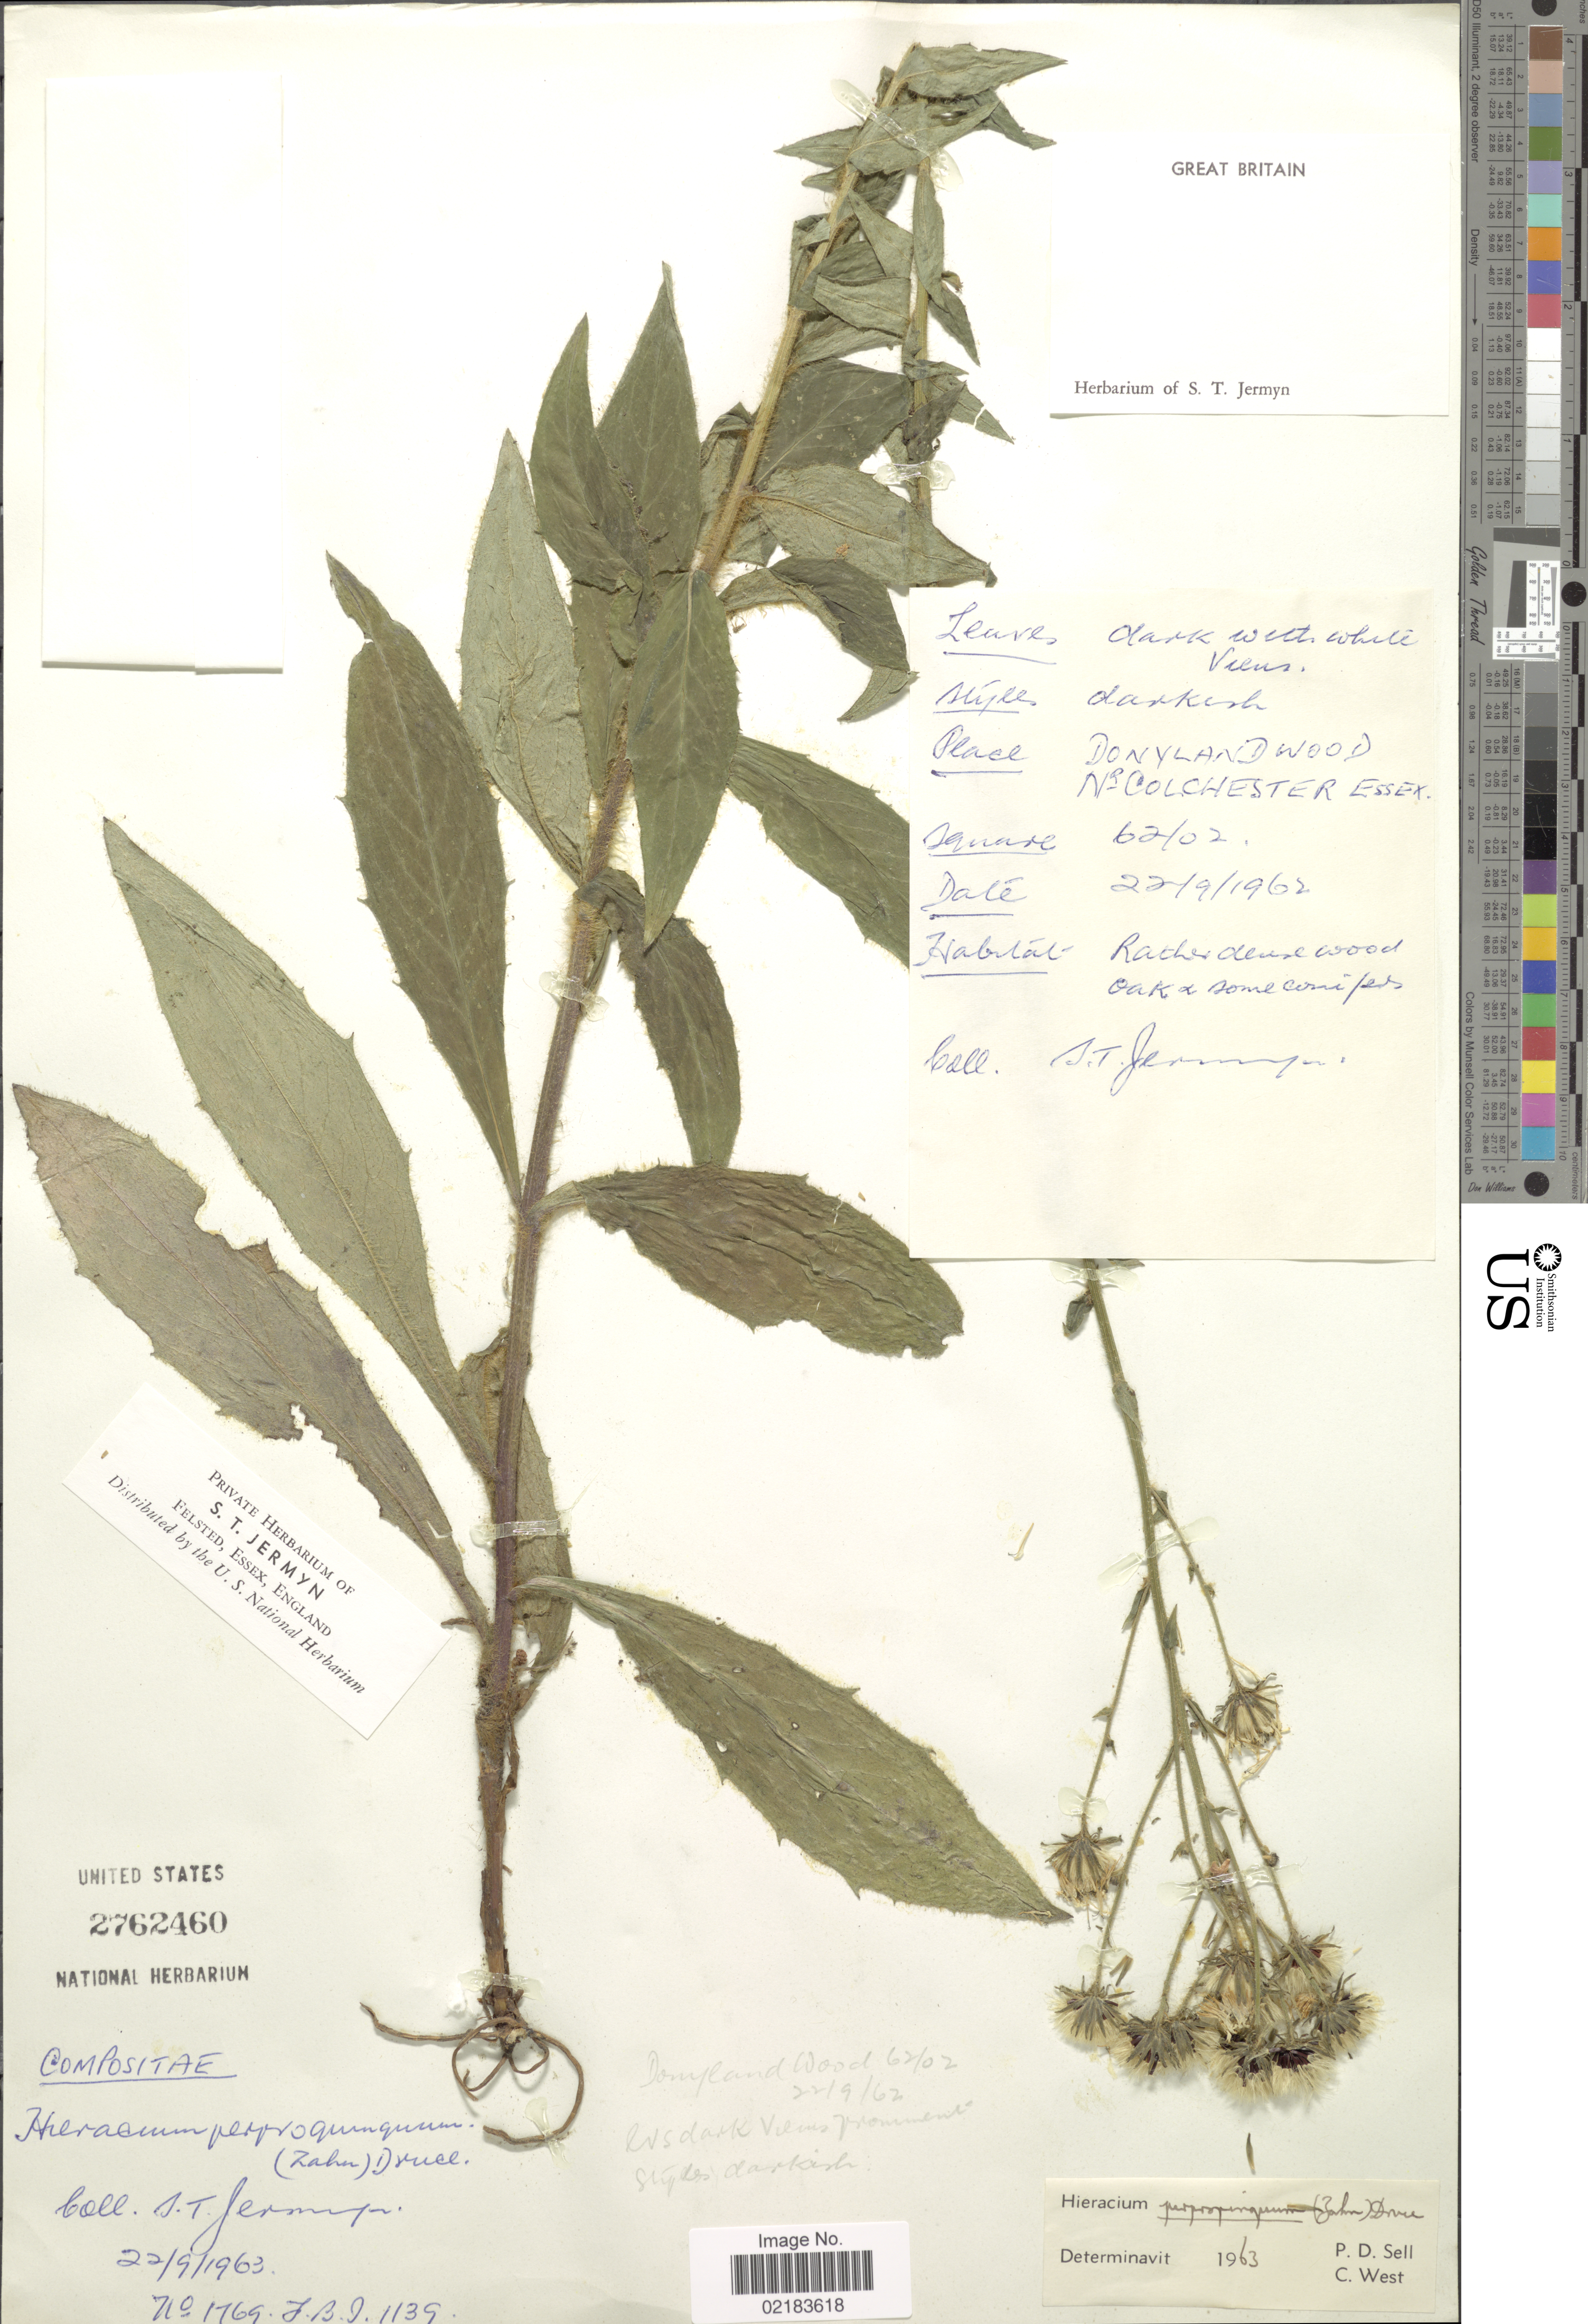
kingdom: Plantae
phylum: Tracheophyta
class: Magnoliopsida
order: Asterales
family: Asteraceae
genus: Hieracium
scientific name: Hieracium sabaudum subsp. propinguum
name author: (Sudre) Greuter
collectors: S. Jermyn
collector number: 1769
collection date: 1962-09-22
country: United Kingdom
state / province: England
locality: Great Britain, Dolnylandwood, Nr. Colchester Essex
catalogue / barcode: US 2762460